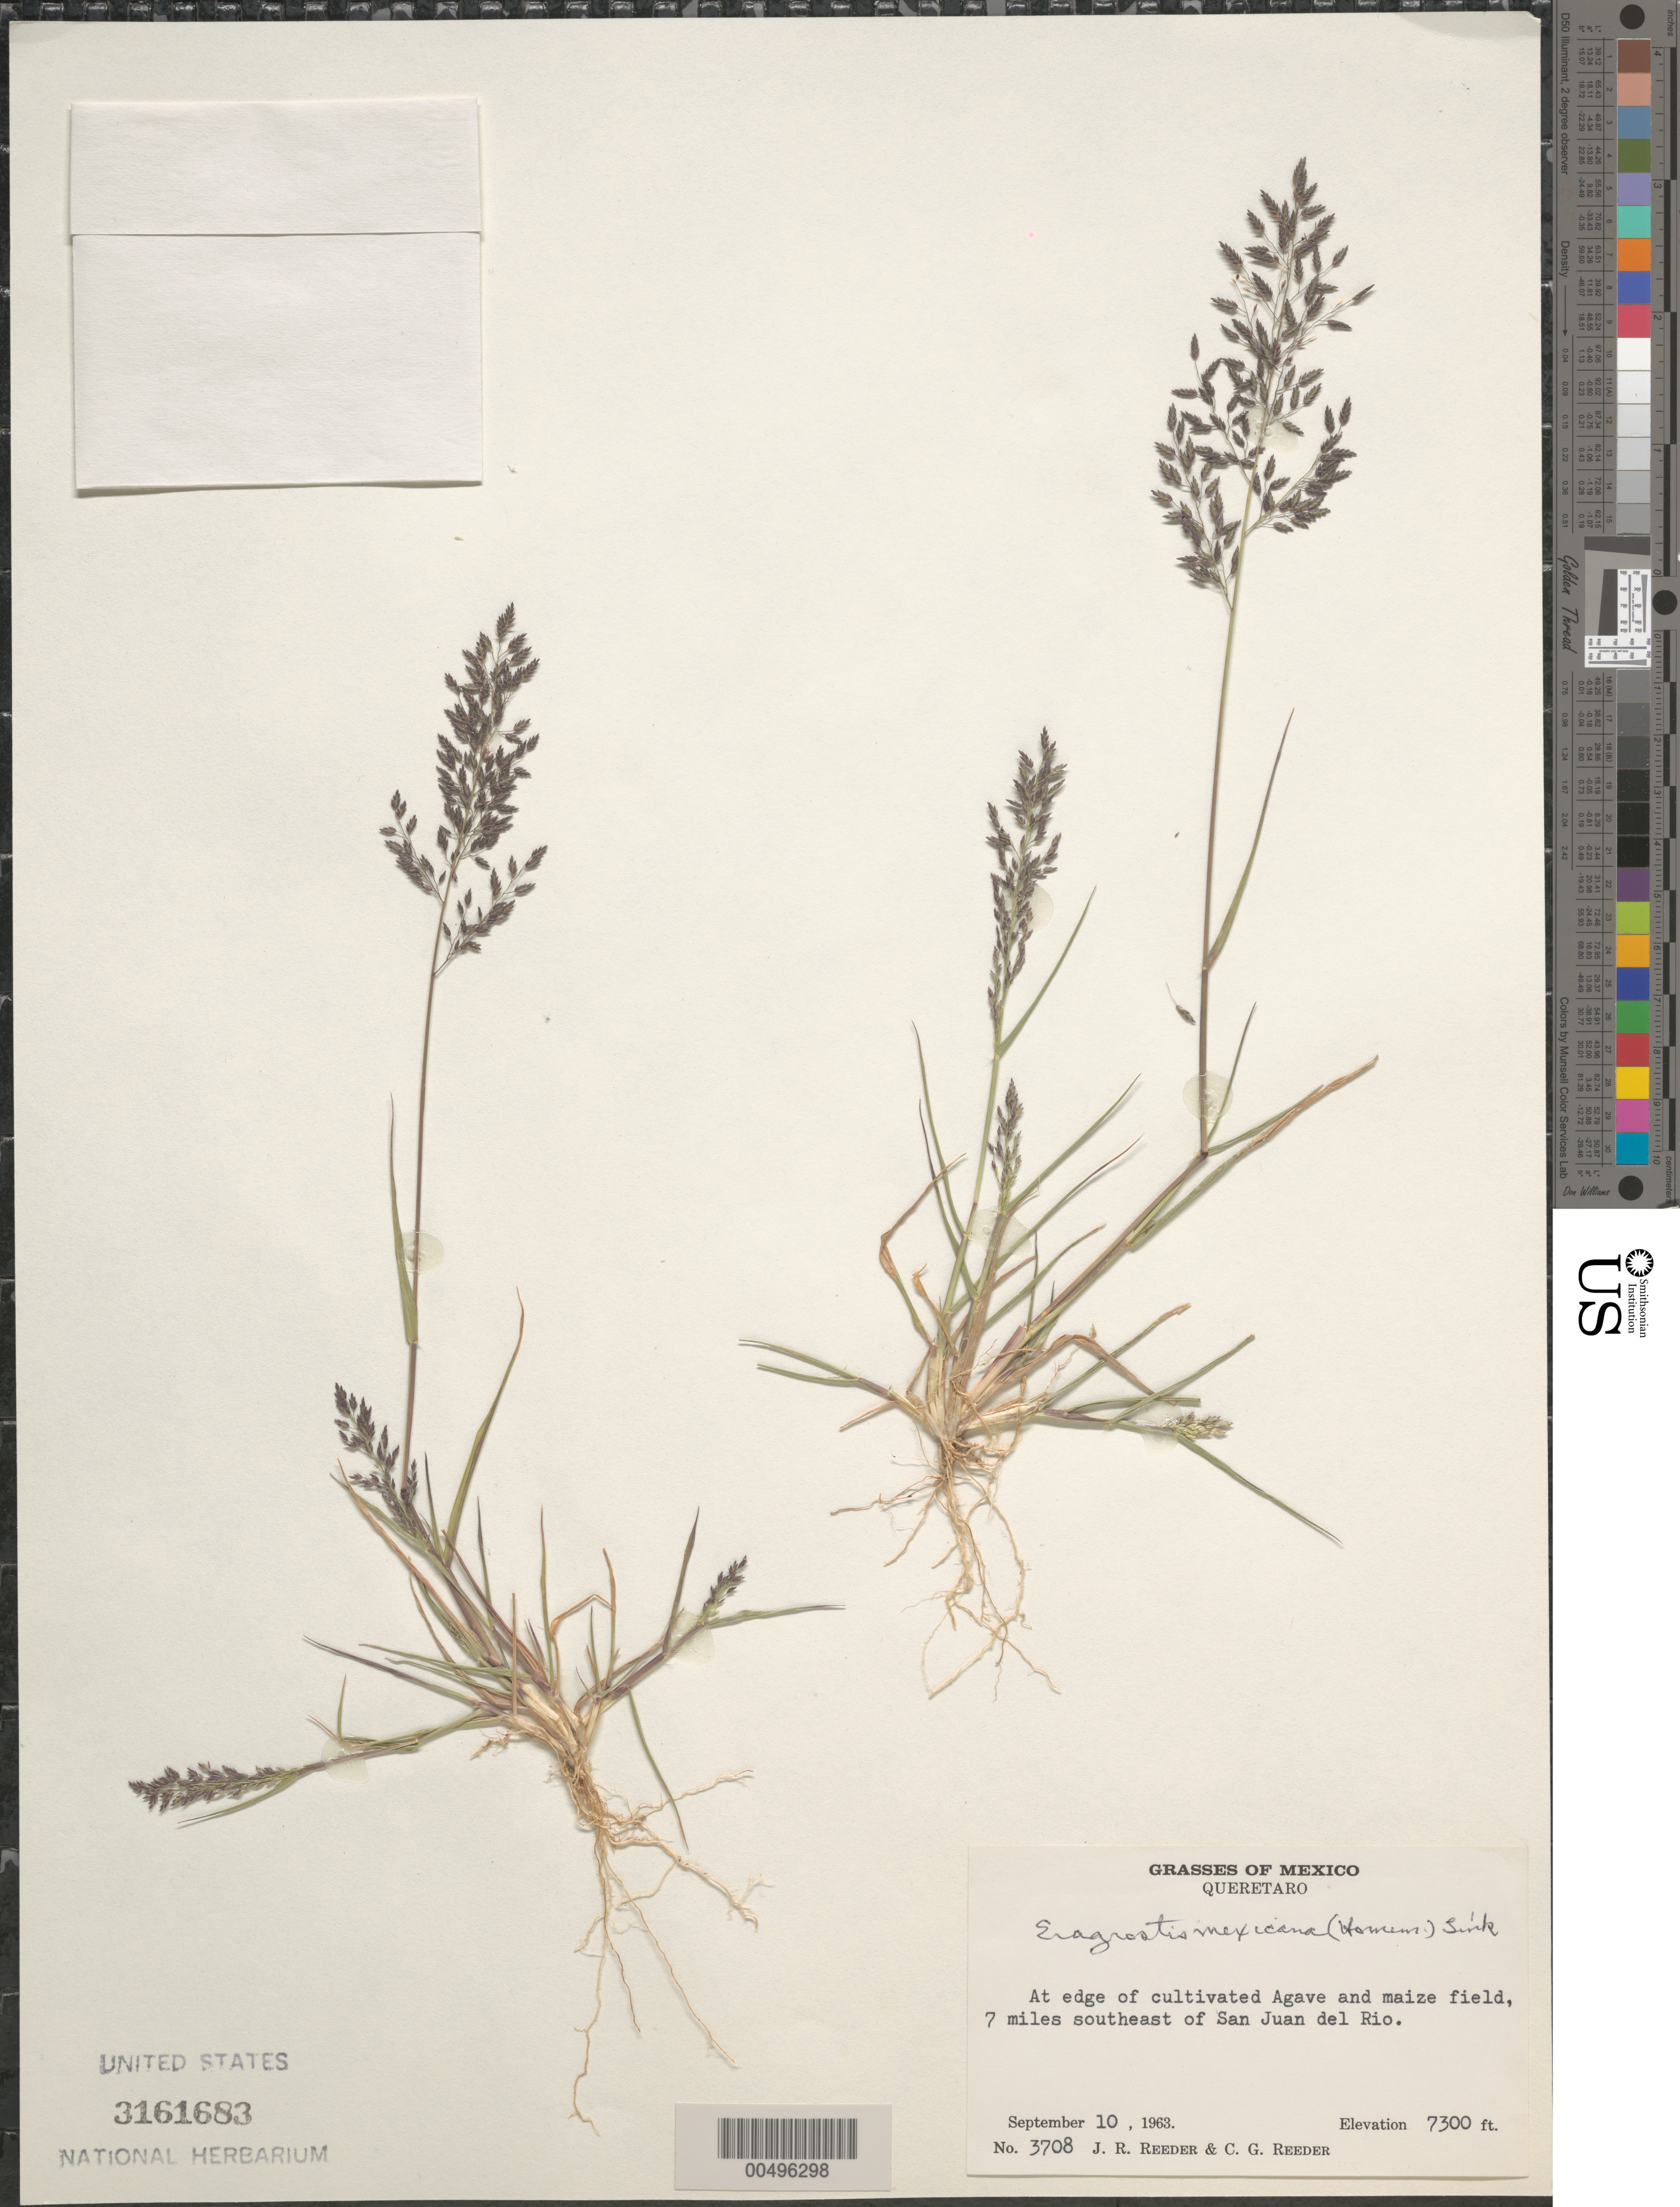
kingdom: Plantae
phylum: Tracheophyta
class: Liliopsida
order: Poales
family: Poaceae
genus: Eragrostis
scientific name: Eragrostis mexicana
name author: (Hornem.) Link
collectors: J. R. Reeder & C. G. Reeder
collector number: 3708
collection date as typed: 10 Sep 1963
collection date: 1963-09-10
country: Mexico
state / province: Querétaro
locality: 7 mi SE of San Juan del Rio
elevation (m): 2225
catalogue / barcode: US 3161683